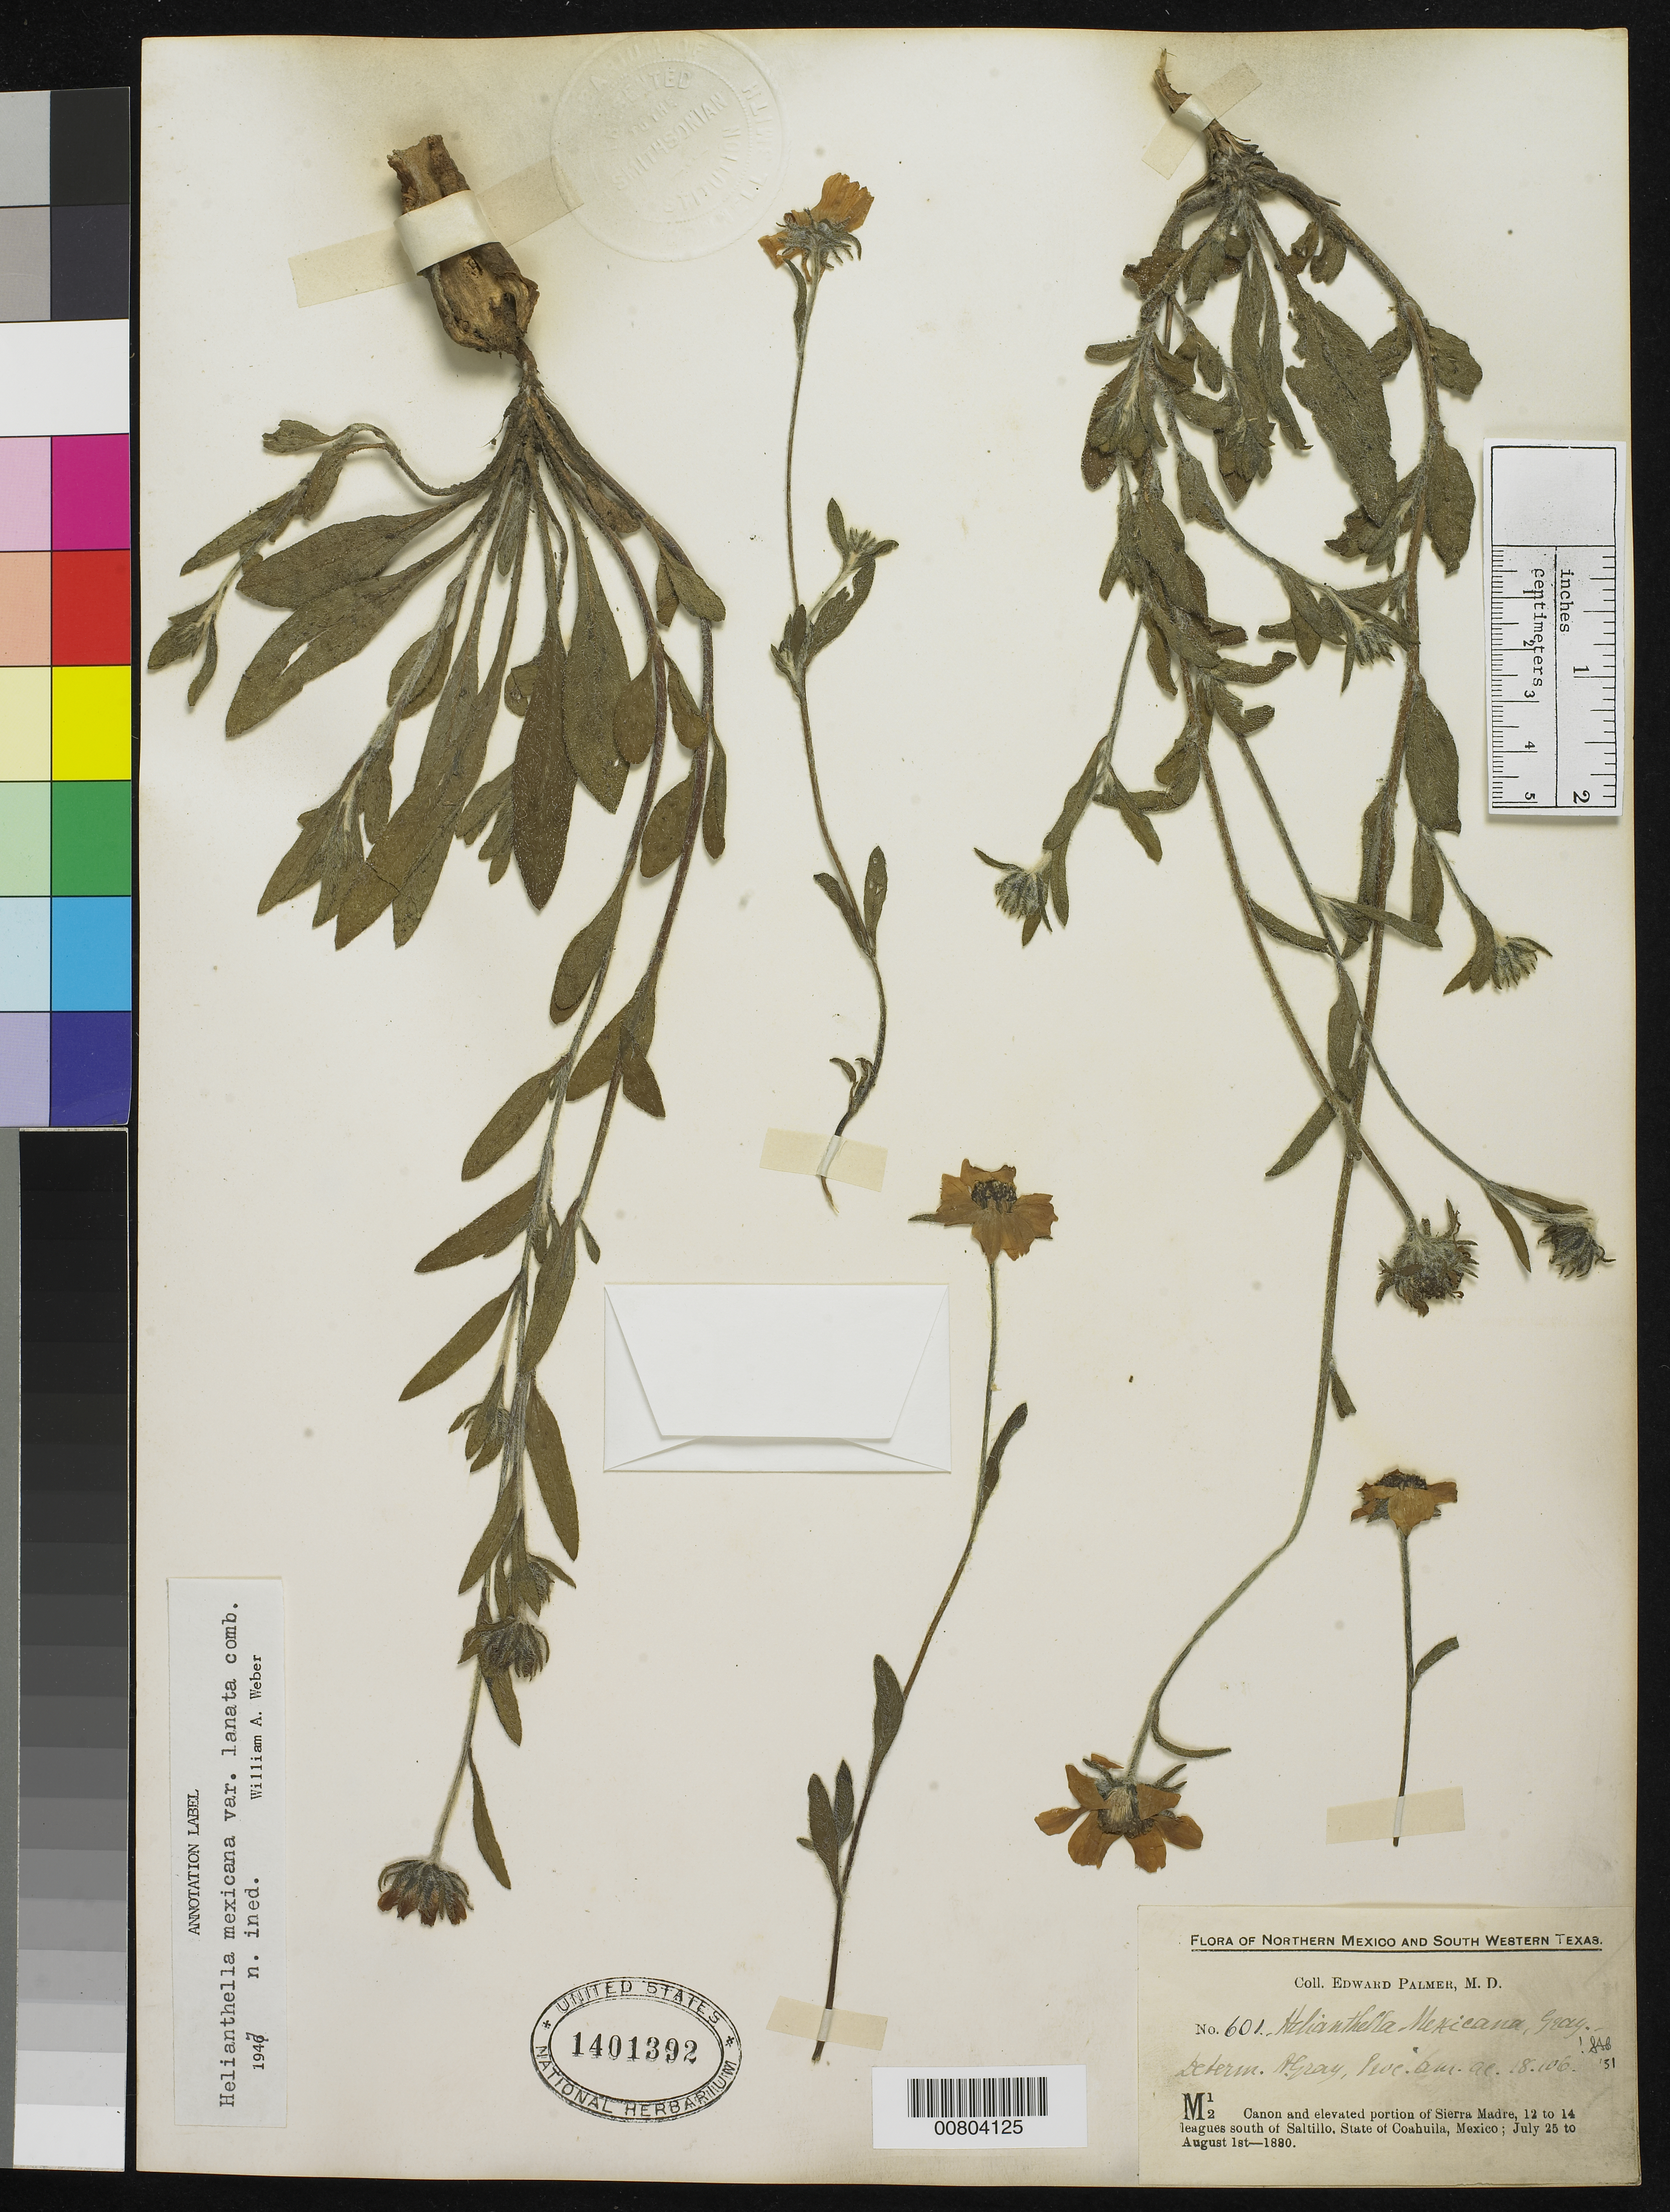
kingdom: Plantae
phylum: Tracheophyta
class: Magnoliopsida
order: Asterales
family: Asteraceae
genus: Helianthella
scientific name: Helianthella mexicana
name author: A. Gray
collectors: E. Palmer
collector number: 601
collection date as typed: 25 Jul 1880 to 01 Aug 1880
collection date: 1880-07-25/1880-08-01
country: Mexico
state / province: Coahuila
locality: M12. Cañon and elevated portion of Sierra Madre, 12 to 14 leagues south of Saltillo, Coahuila.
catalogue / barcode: US 1401392